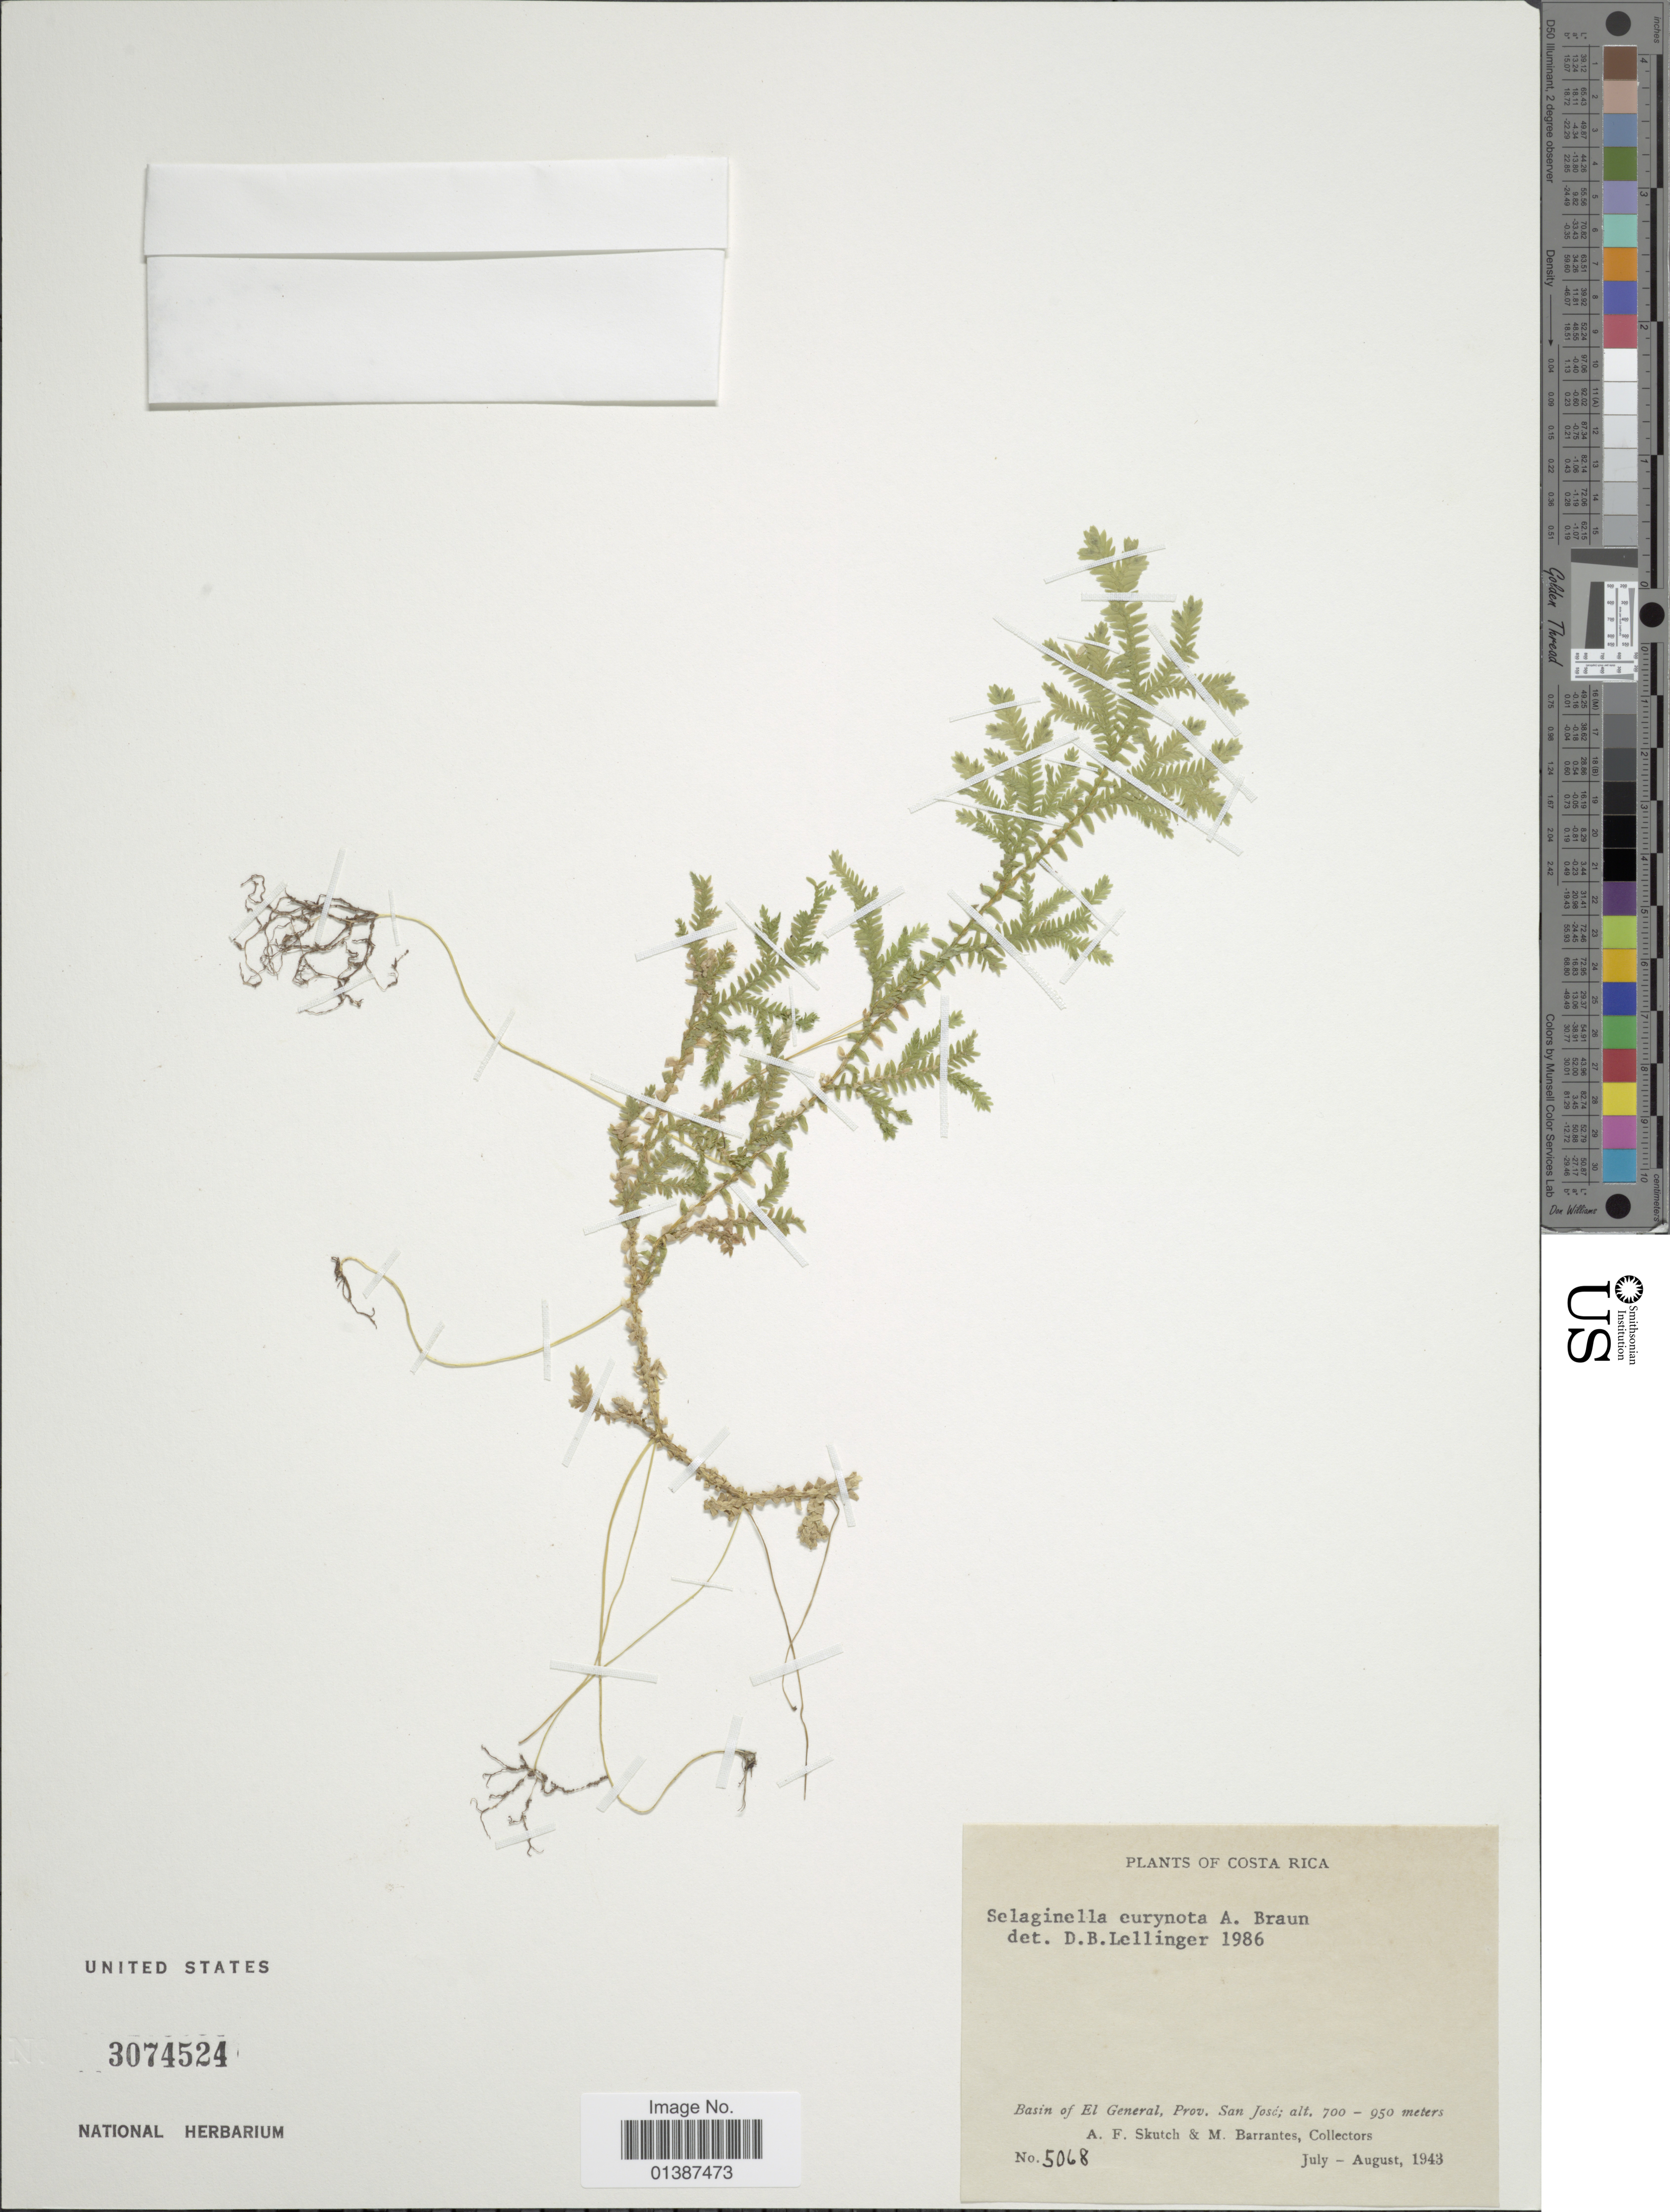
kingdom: Plantae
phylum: Tracheophyta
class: Lycopodiopsida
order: Selaginellales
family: Selaginellaceae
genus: Selaginella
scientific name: Selaginella eurynota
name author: A. Braun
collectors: A. F. Skutch & M. Barrantes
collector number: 5068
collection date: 1943-07/1943-08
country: Costa Rica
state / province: San José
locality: Basin of El General, prov San José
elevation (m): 700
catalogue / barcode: US 3074524